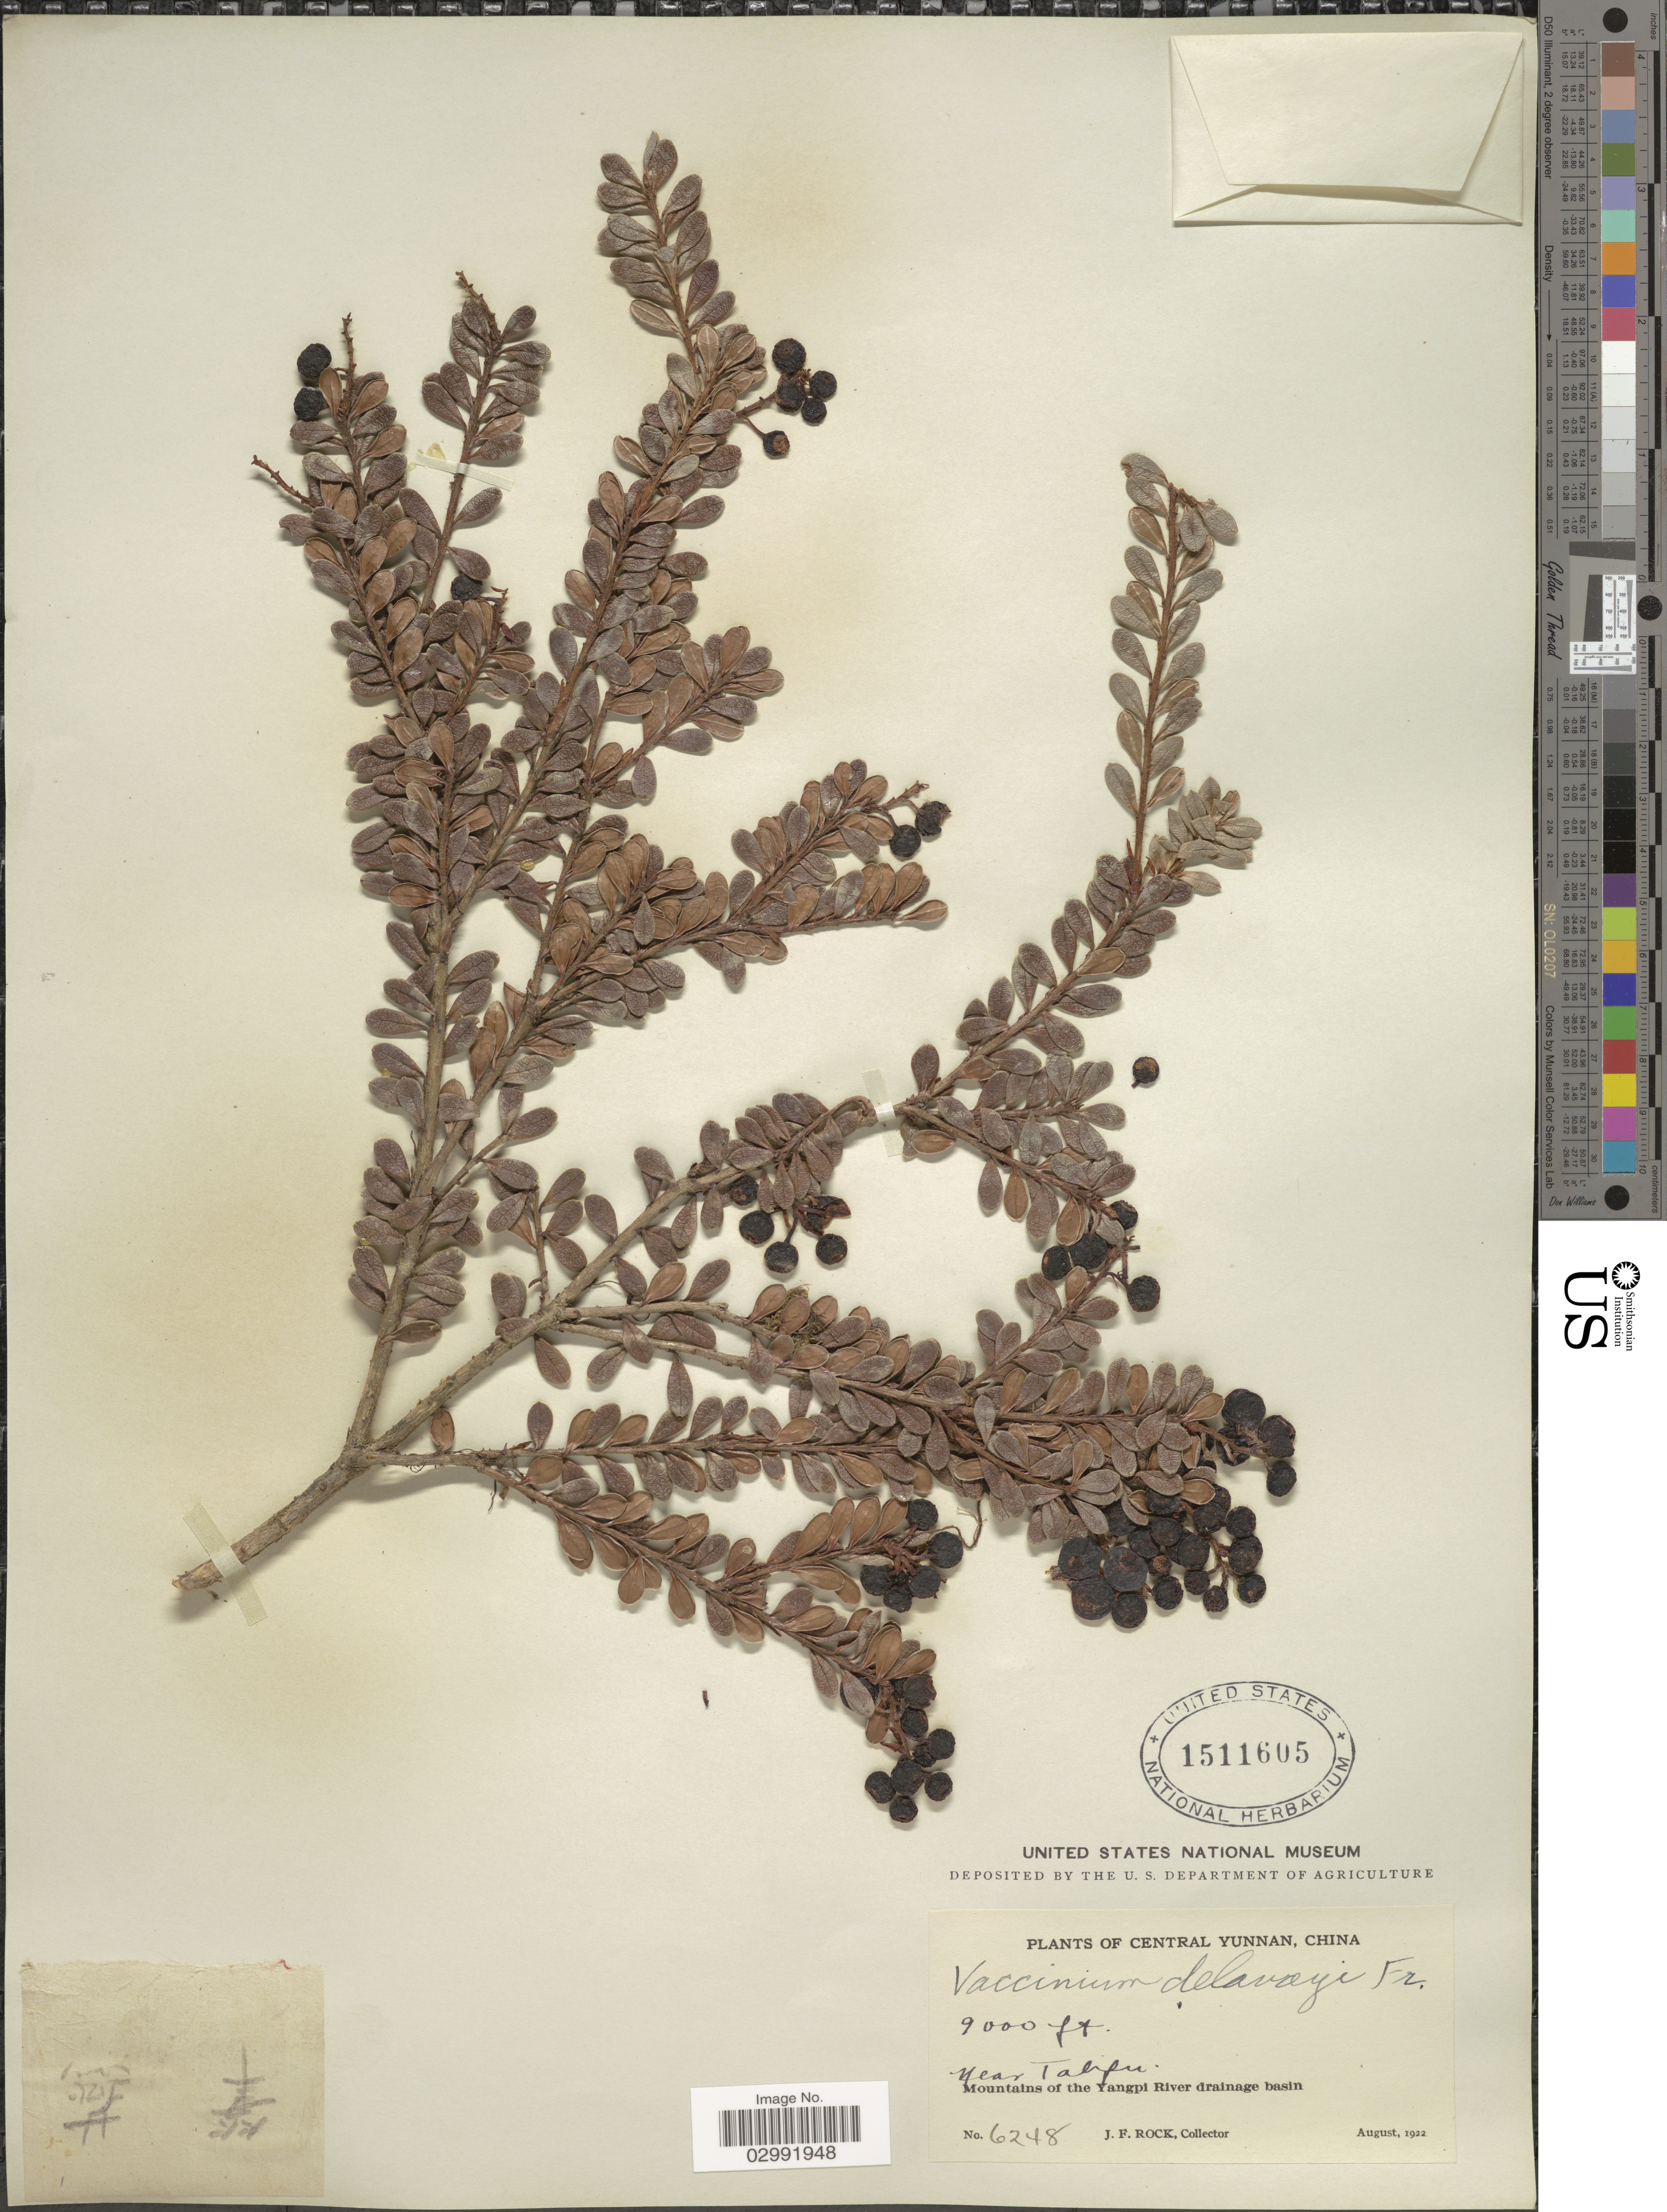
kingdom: Plantae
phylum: Tracheophyta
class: Magnoliopsida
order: Ericales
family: Ericaceae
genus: Vaccinium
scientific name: Vaccinium delavayi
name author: Franch.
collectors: J. Rock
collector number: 6248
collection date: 1922-08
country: China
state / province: Yunnan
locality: Central Yunnan. Near Talifu. Mountains of the Yangpi River drainage basin.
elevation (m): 2743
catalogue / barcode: US 1511605